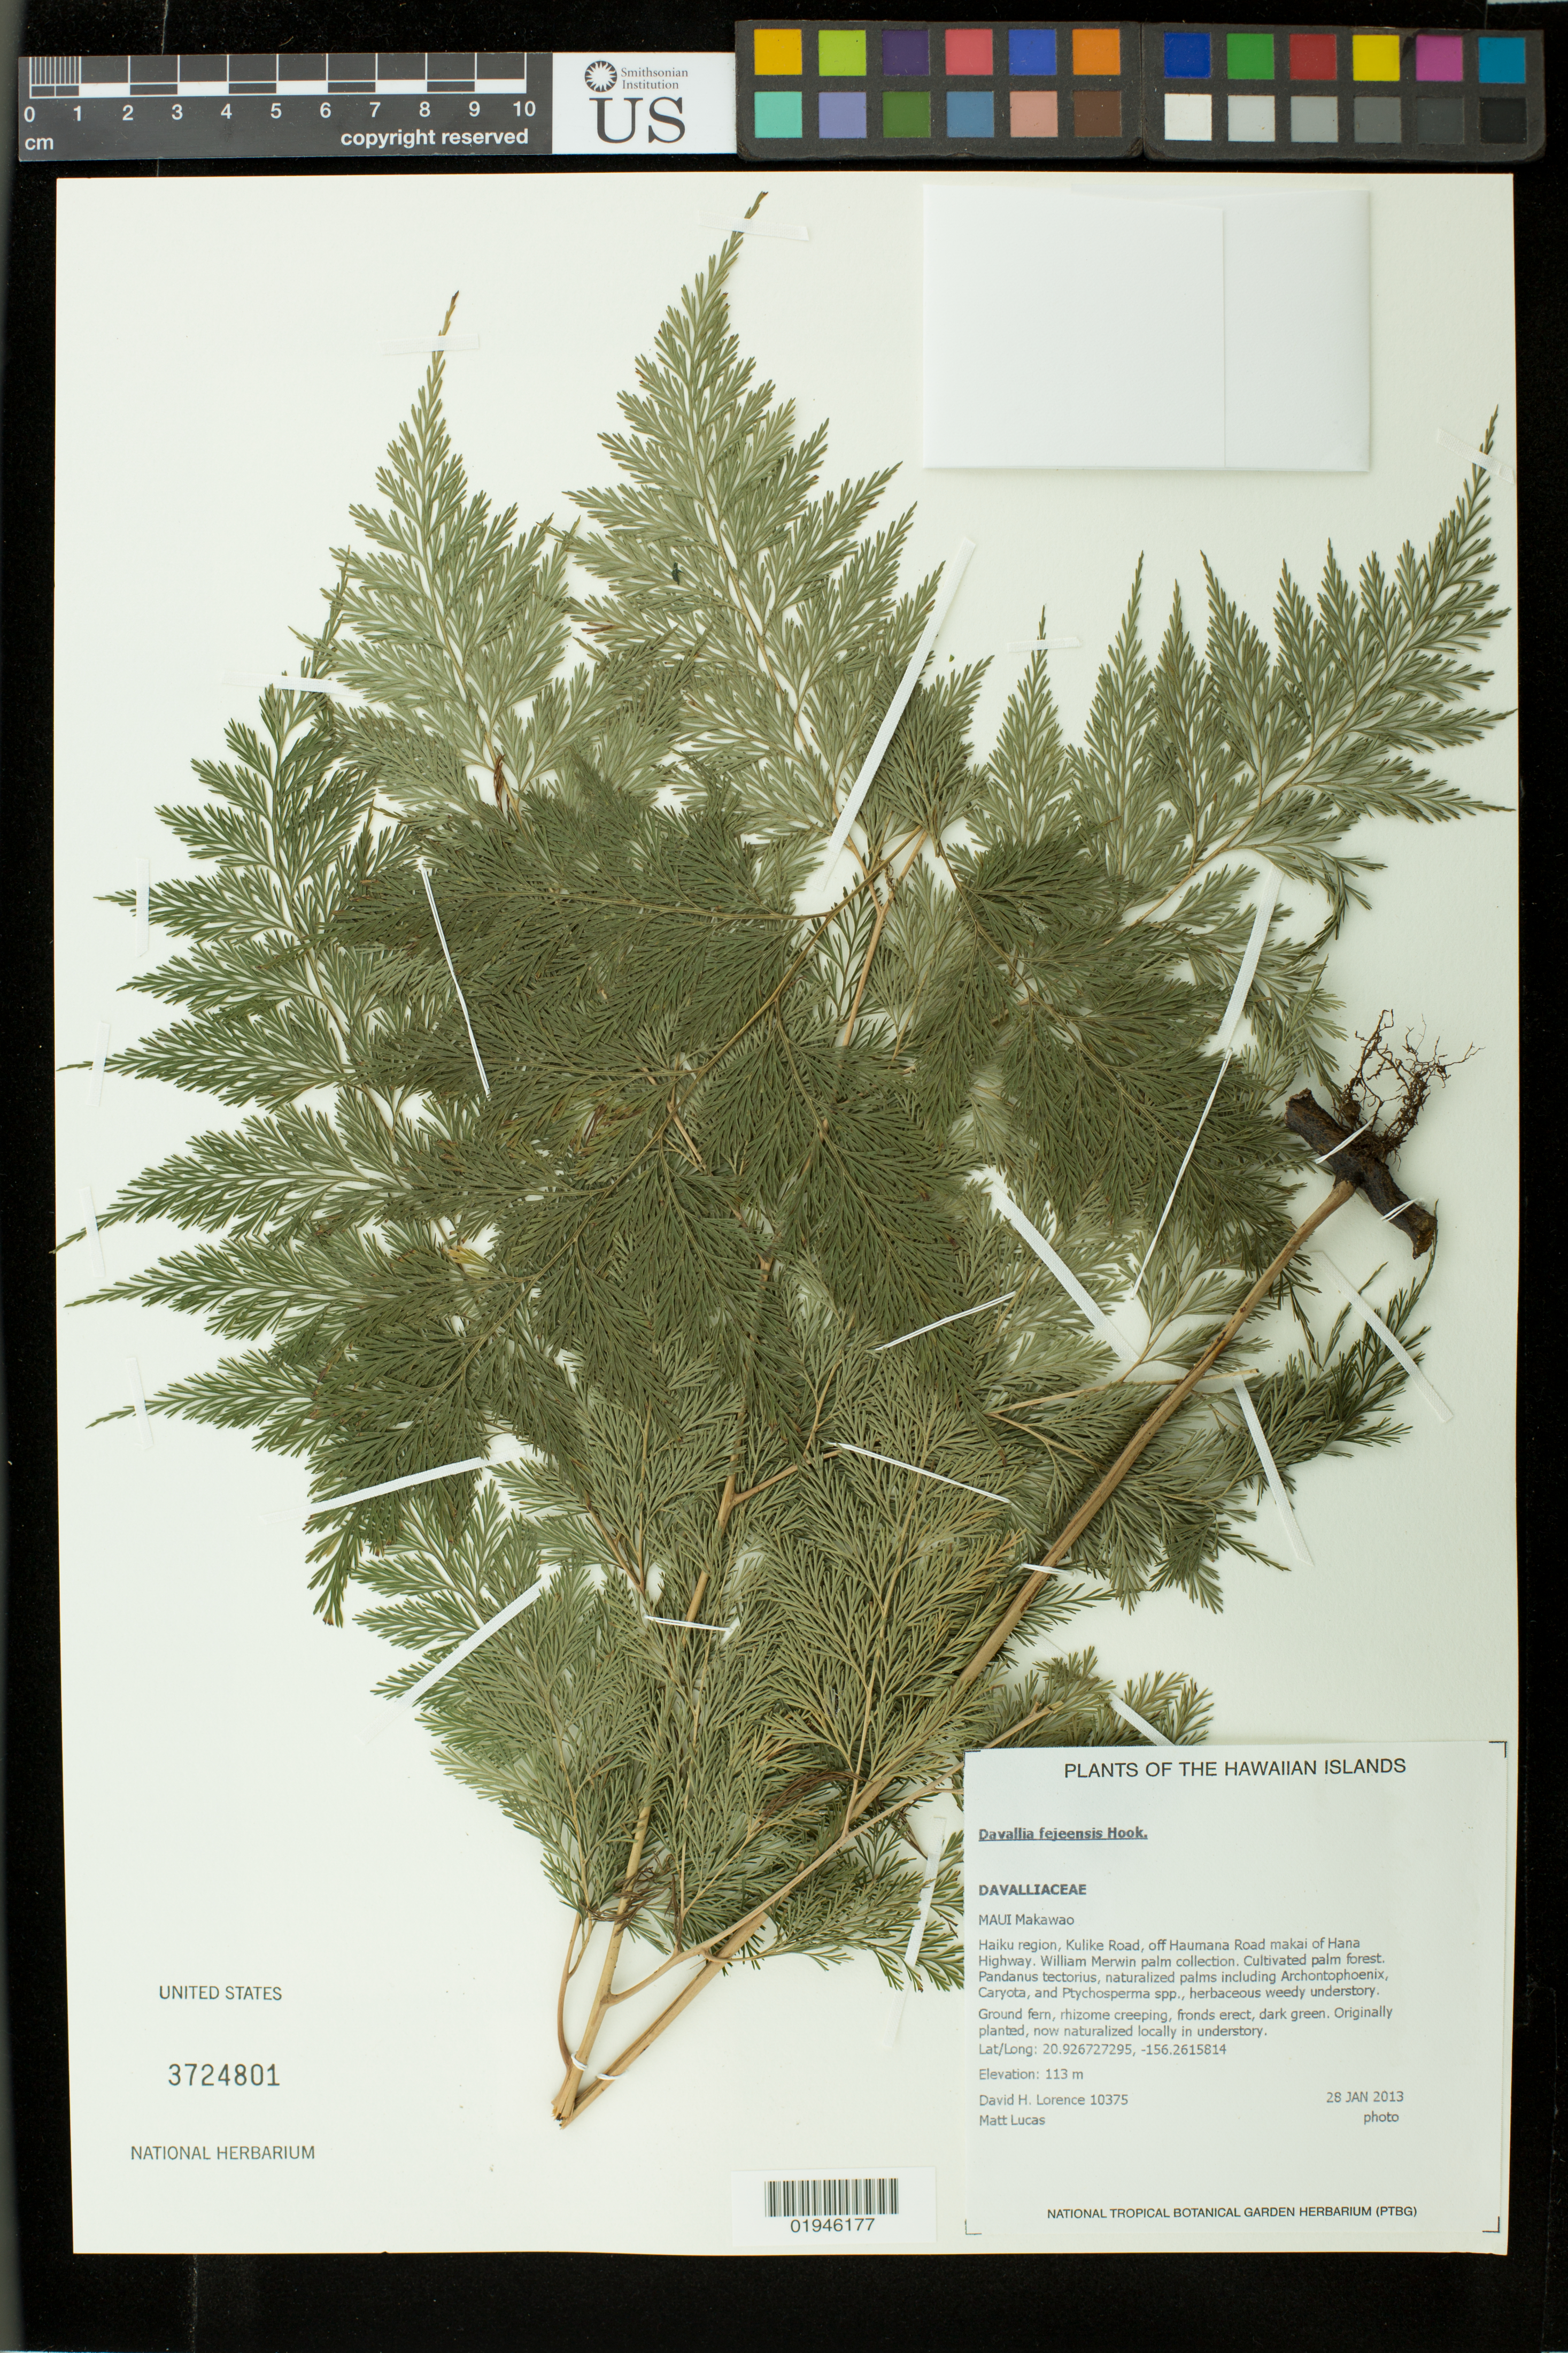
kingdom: Plantae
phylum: Tracheophyta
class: Polypodiopsida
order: Polypodiales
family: Davalliaceae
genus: Davallia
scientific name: Davallia fejeensis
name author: Hook.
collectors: D. Lorence & M. Lucas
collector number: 10375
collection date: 2013-01-28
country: United States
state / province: Hawaii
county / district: Maui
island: Maui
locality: Makawao, Haiku region, Kulike Road, off Haumana Road, makai of Hana Highway. William Merwin Palm Collection.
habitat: Cultivated palm forest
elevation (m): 113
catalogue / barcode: US 3724801